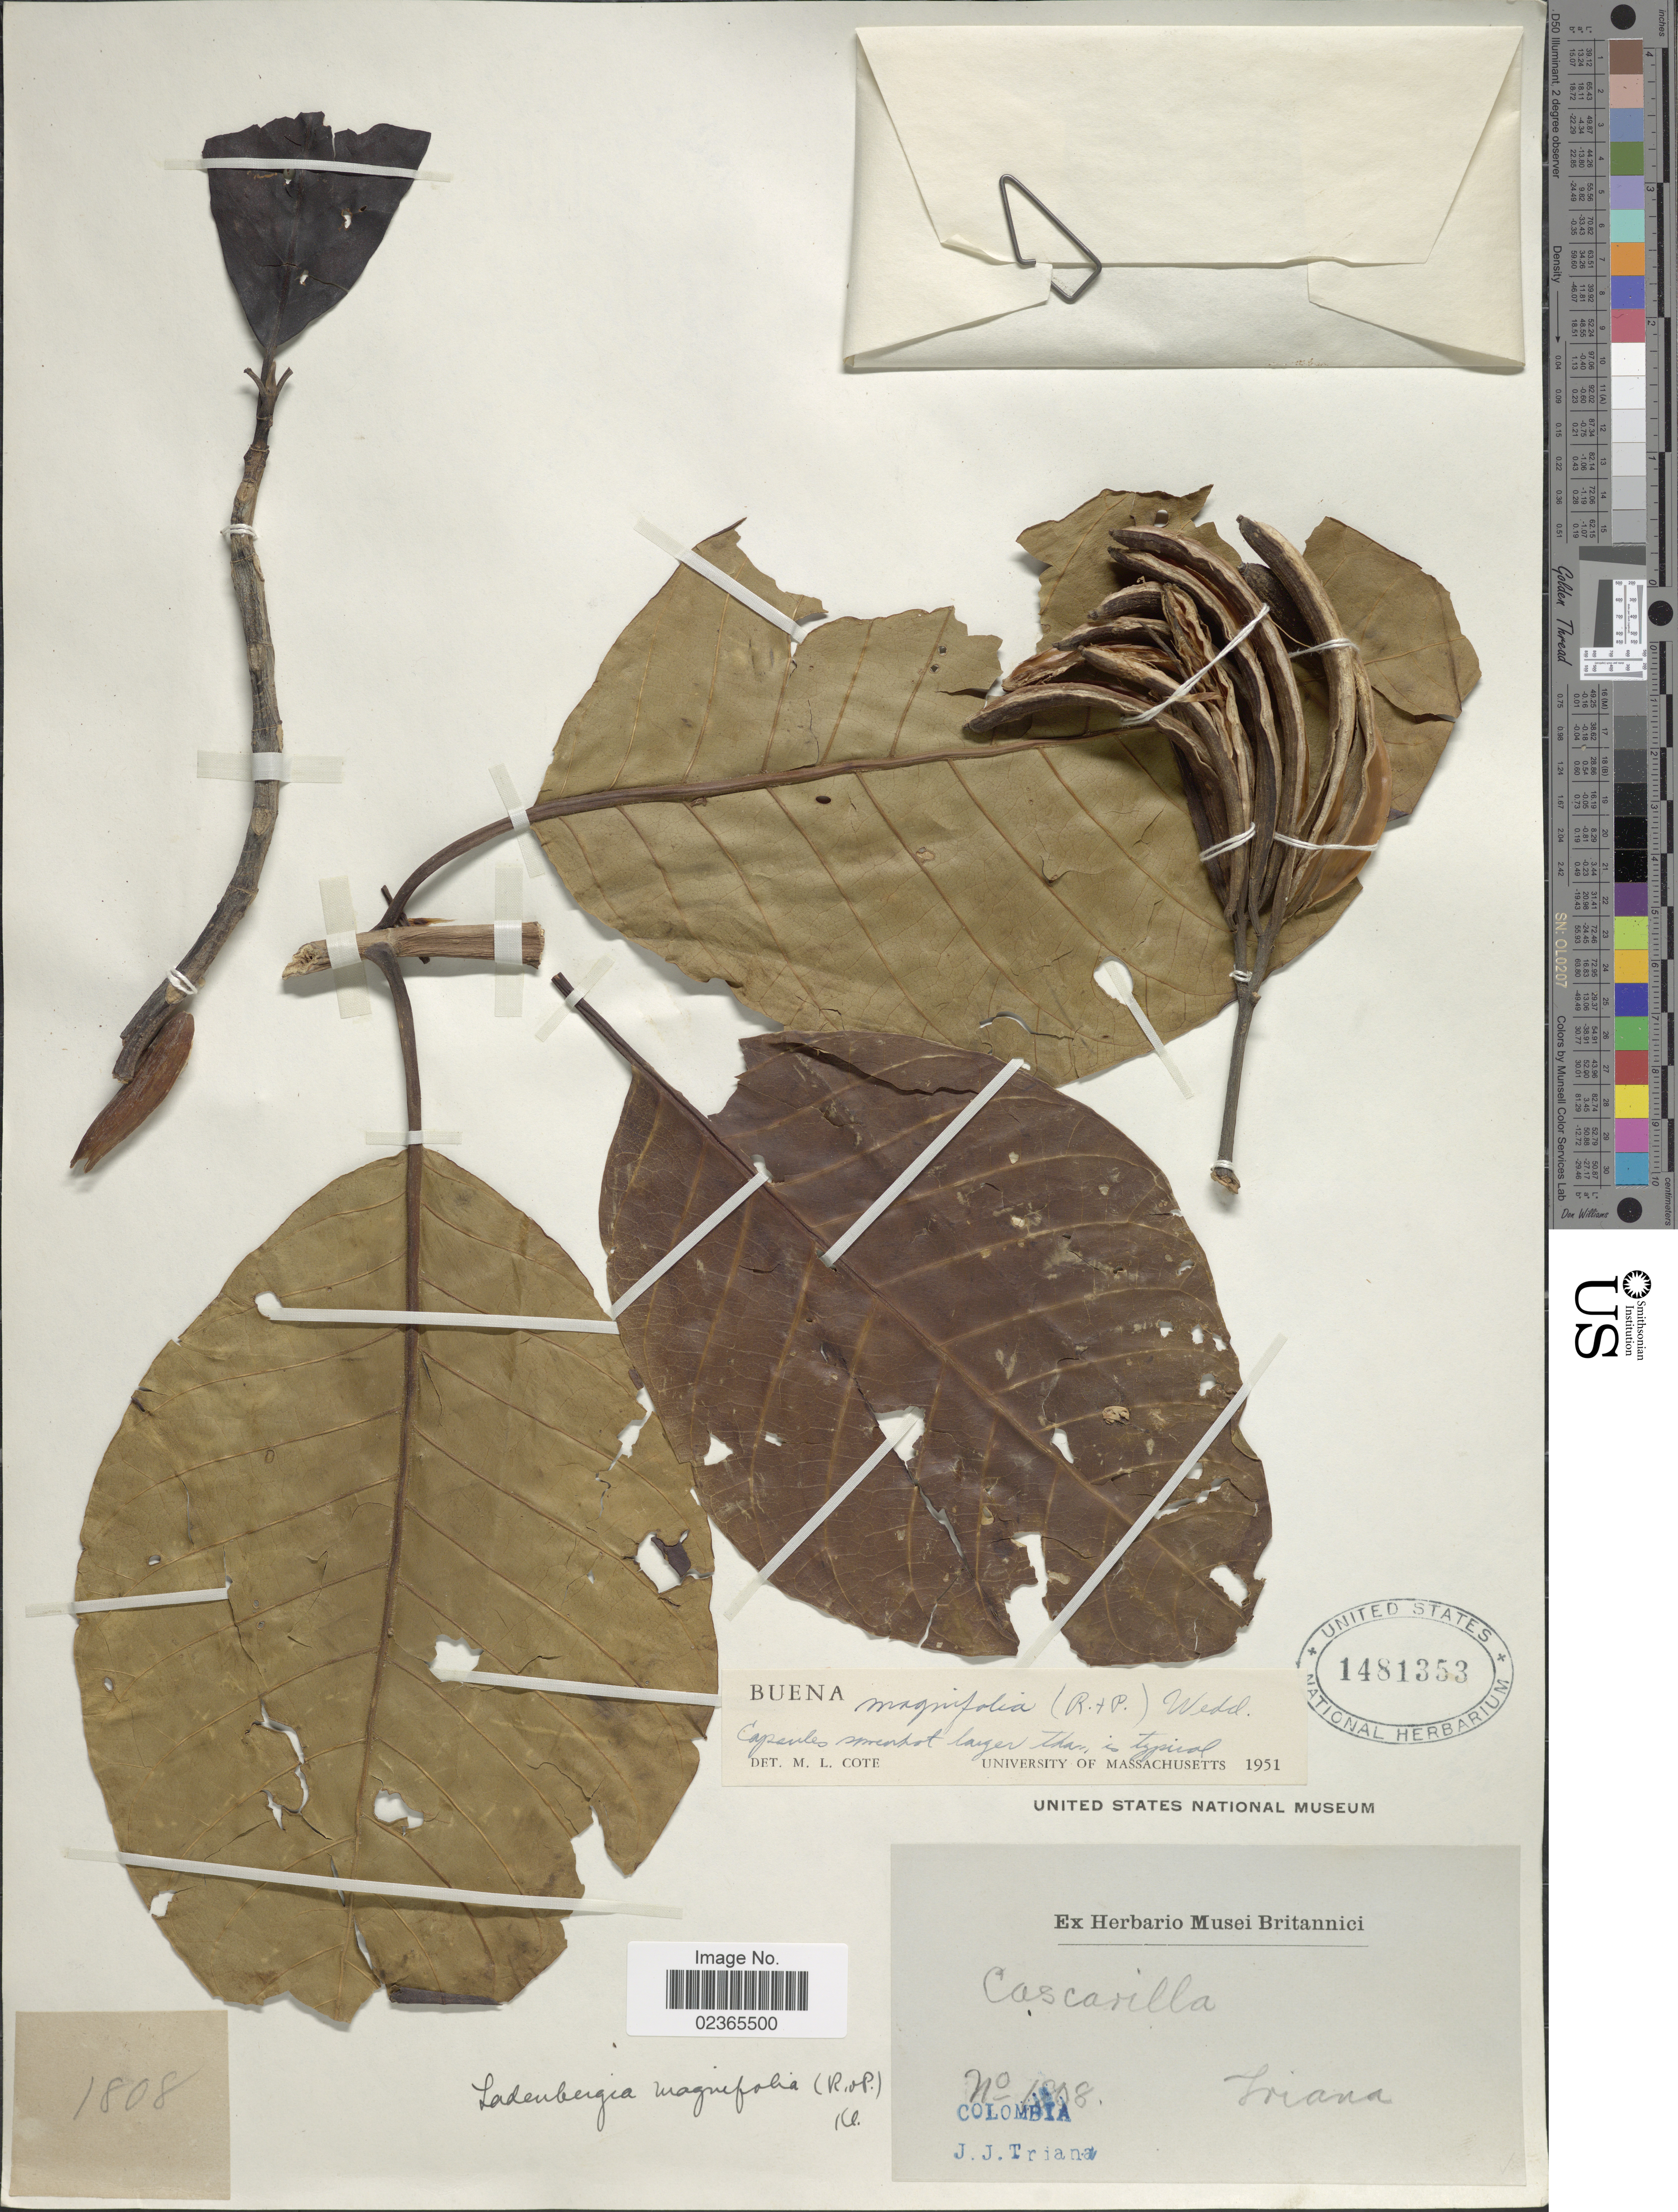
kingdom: Plantae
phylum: Tracheophyta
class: Magnoliopsida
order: Gentianales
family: Rubiaceae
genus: Ladenbergia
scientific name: Ladenbergia oblongifolia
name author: (Mutis) L. Andersson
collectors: J. J. Triana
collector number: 1808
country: Colombia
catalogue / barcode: US 1481353